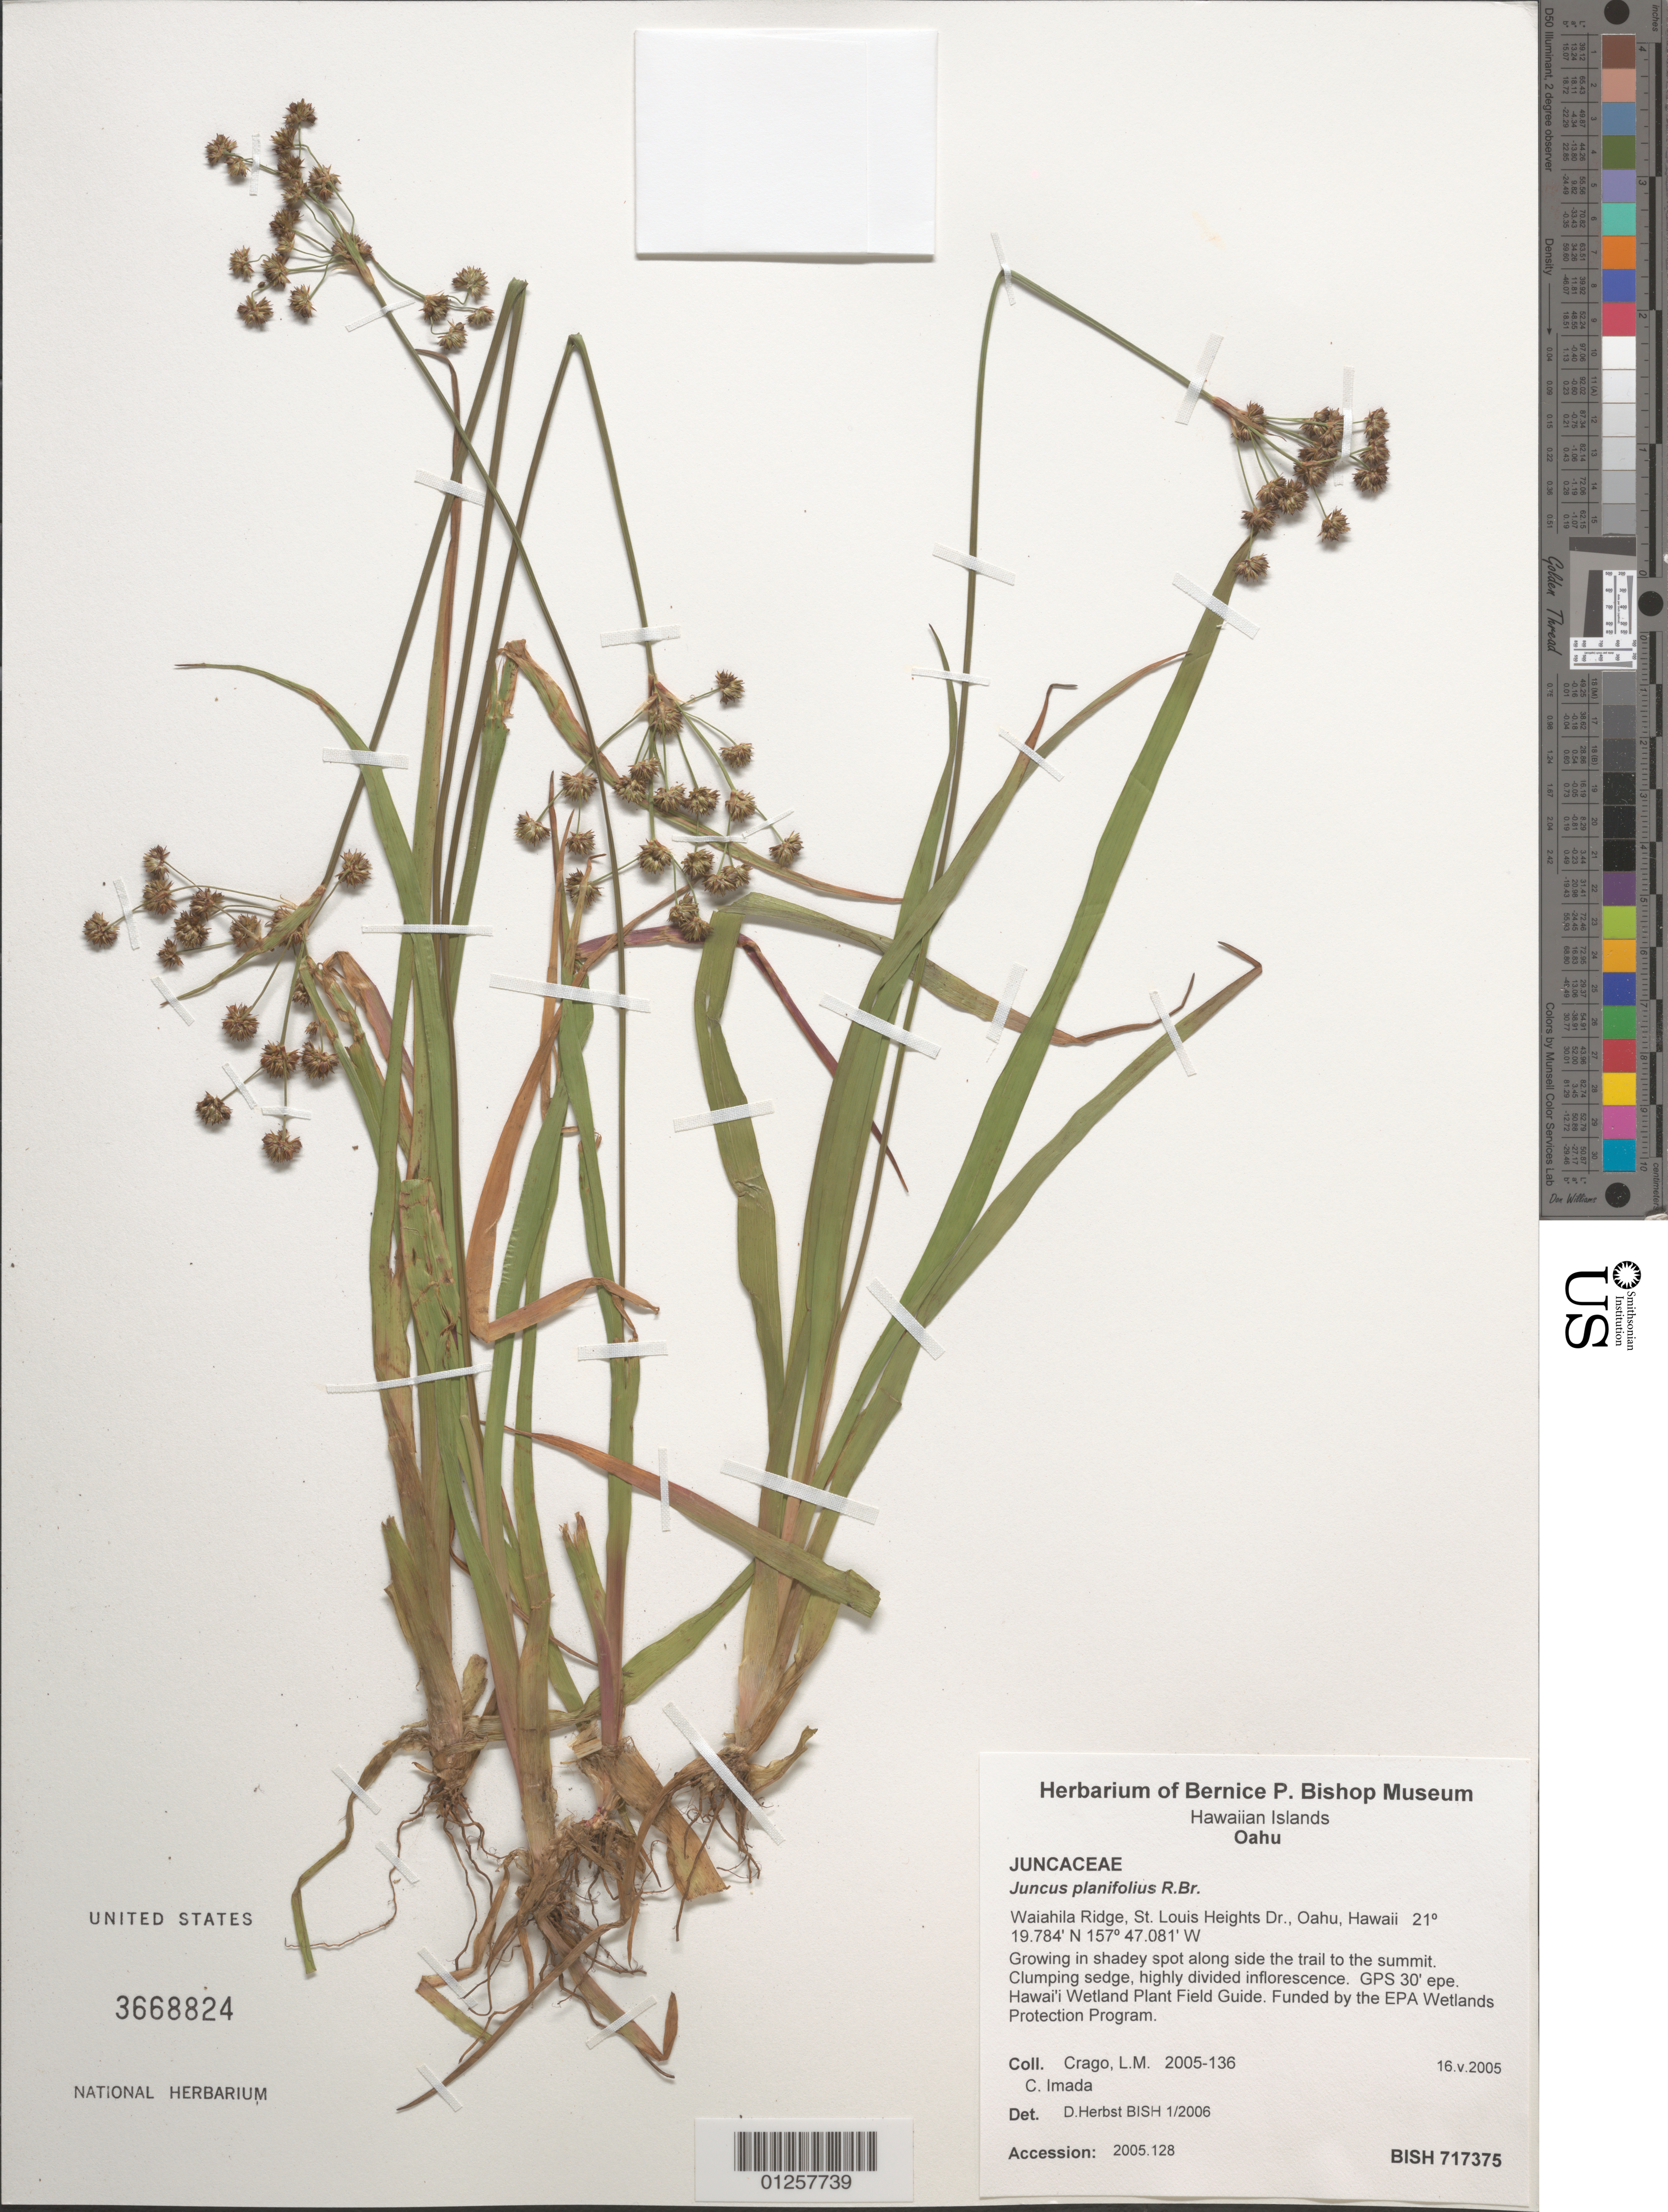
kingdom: Plantae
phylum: Tracheophyta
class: Liliopsida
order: Poales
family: Juncaceae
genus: Juncus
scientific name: Juncus planifolius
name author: R. Br.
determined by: Herbst, D.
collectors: L. Crago & C. Imada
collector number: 2005-136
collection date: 2005-05-16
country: United States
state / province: Hawaii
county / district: Honolulu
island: Oahu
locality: Waiahila Ridge, St. Louis Heights Dr.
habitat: In shady spot along side of the trail to the summit.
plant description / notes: Accession: 2005.128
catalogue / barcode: US 3668824